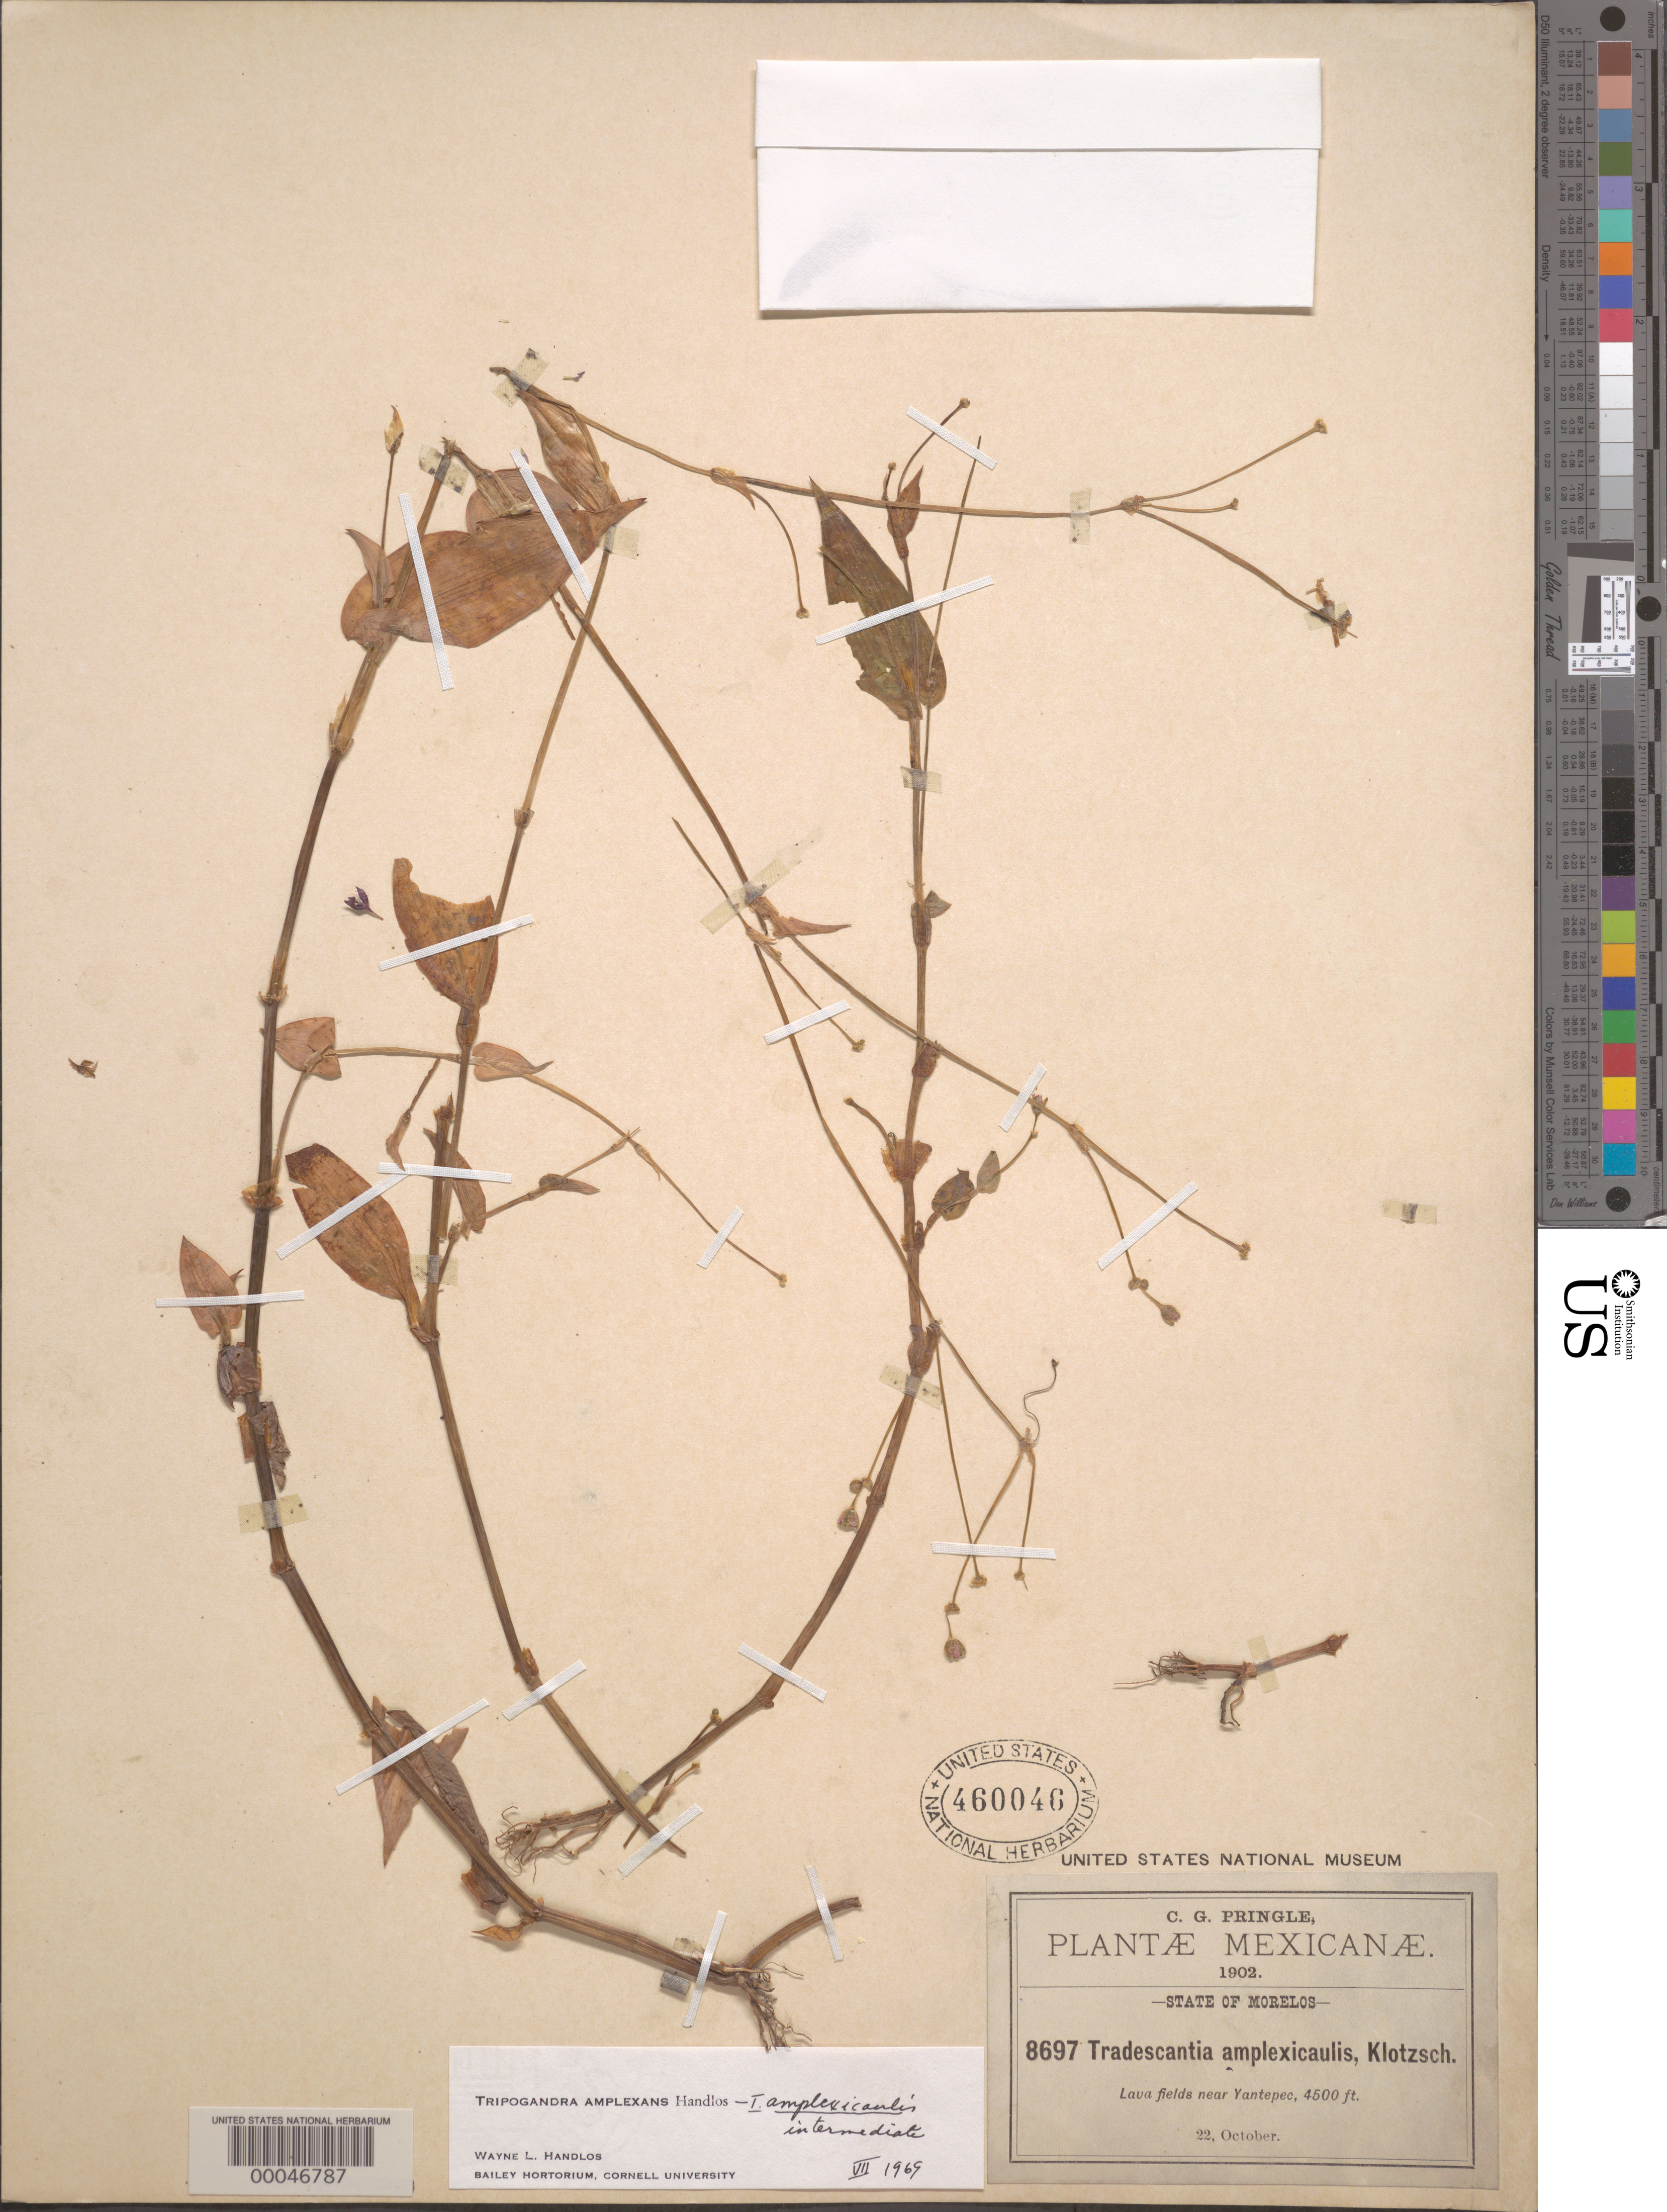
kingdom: Plantae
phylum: Tracheophyta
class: Liliopsida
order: Commelinales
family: Commelinaceae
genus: Tripogandra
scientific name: Tripogandra amplexans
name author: Handlos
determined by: Handlos, W. L.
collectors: C. G. Pringle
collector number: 8697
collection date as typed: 22 Oct 1902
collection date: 1902-10-22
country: Mexico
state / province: Morelos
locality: Near yantepec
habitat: Lava fields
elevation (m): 1373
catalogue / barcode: US 460046